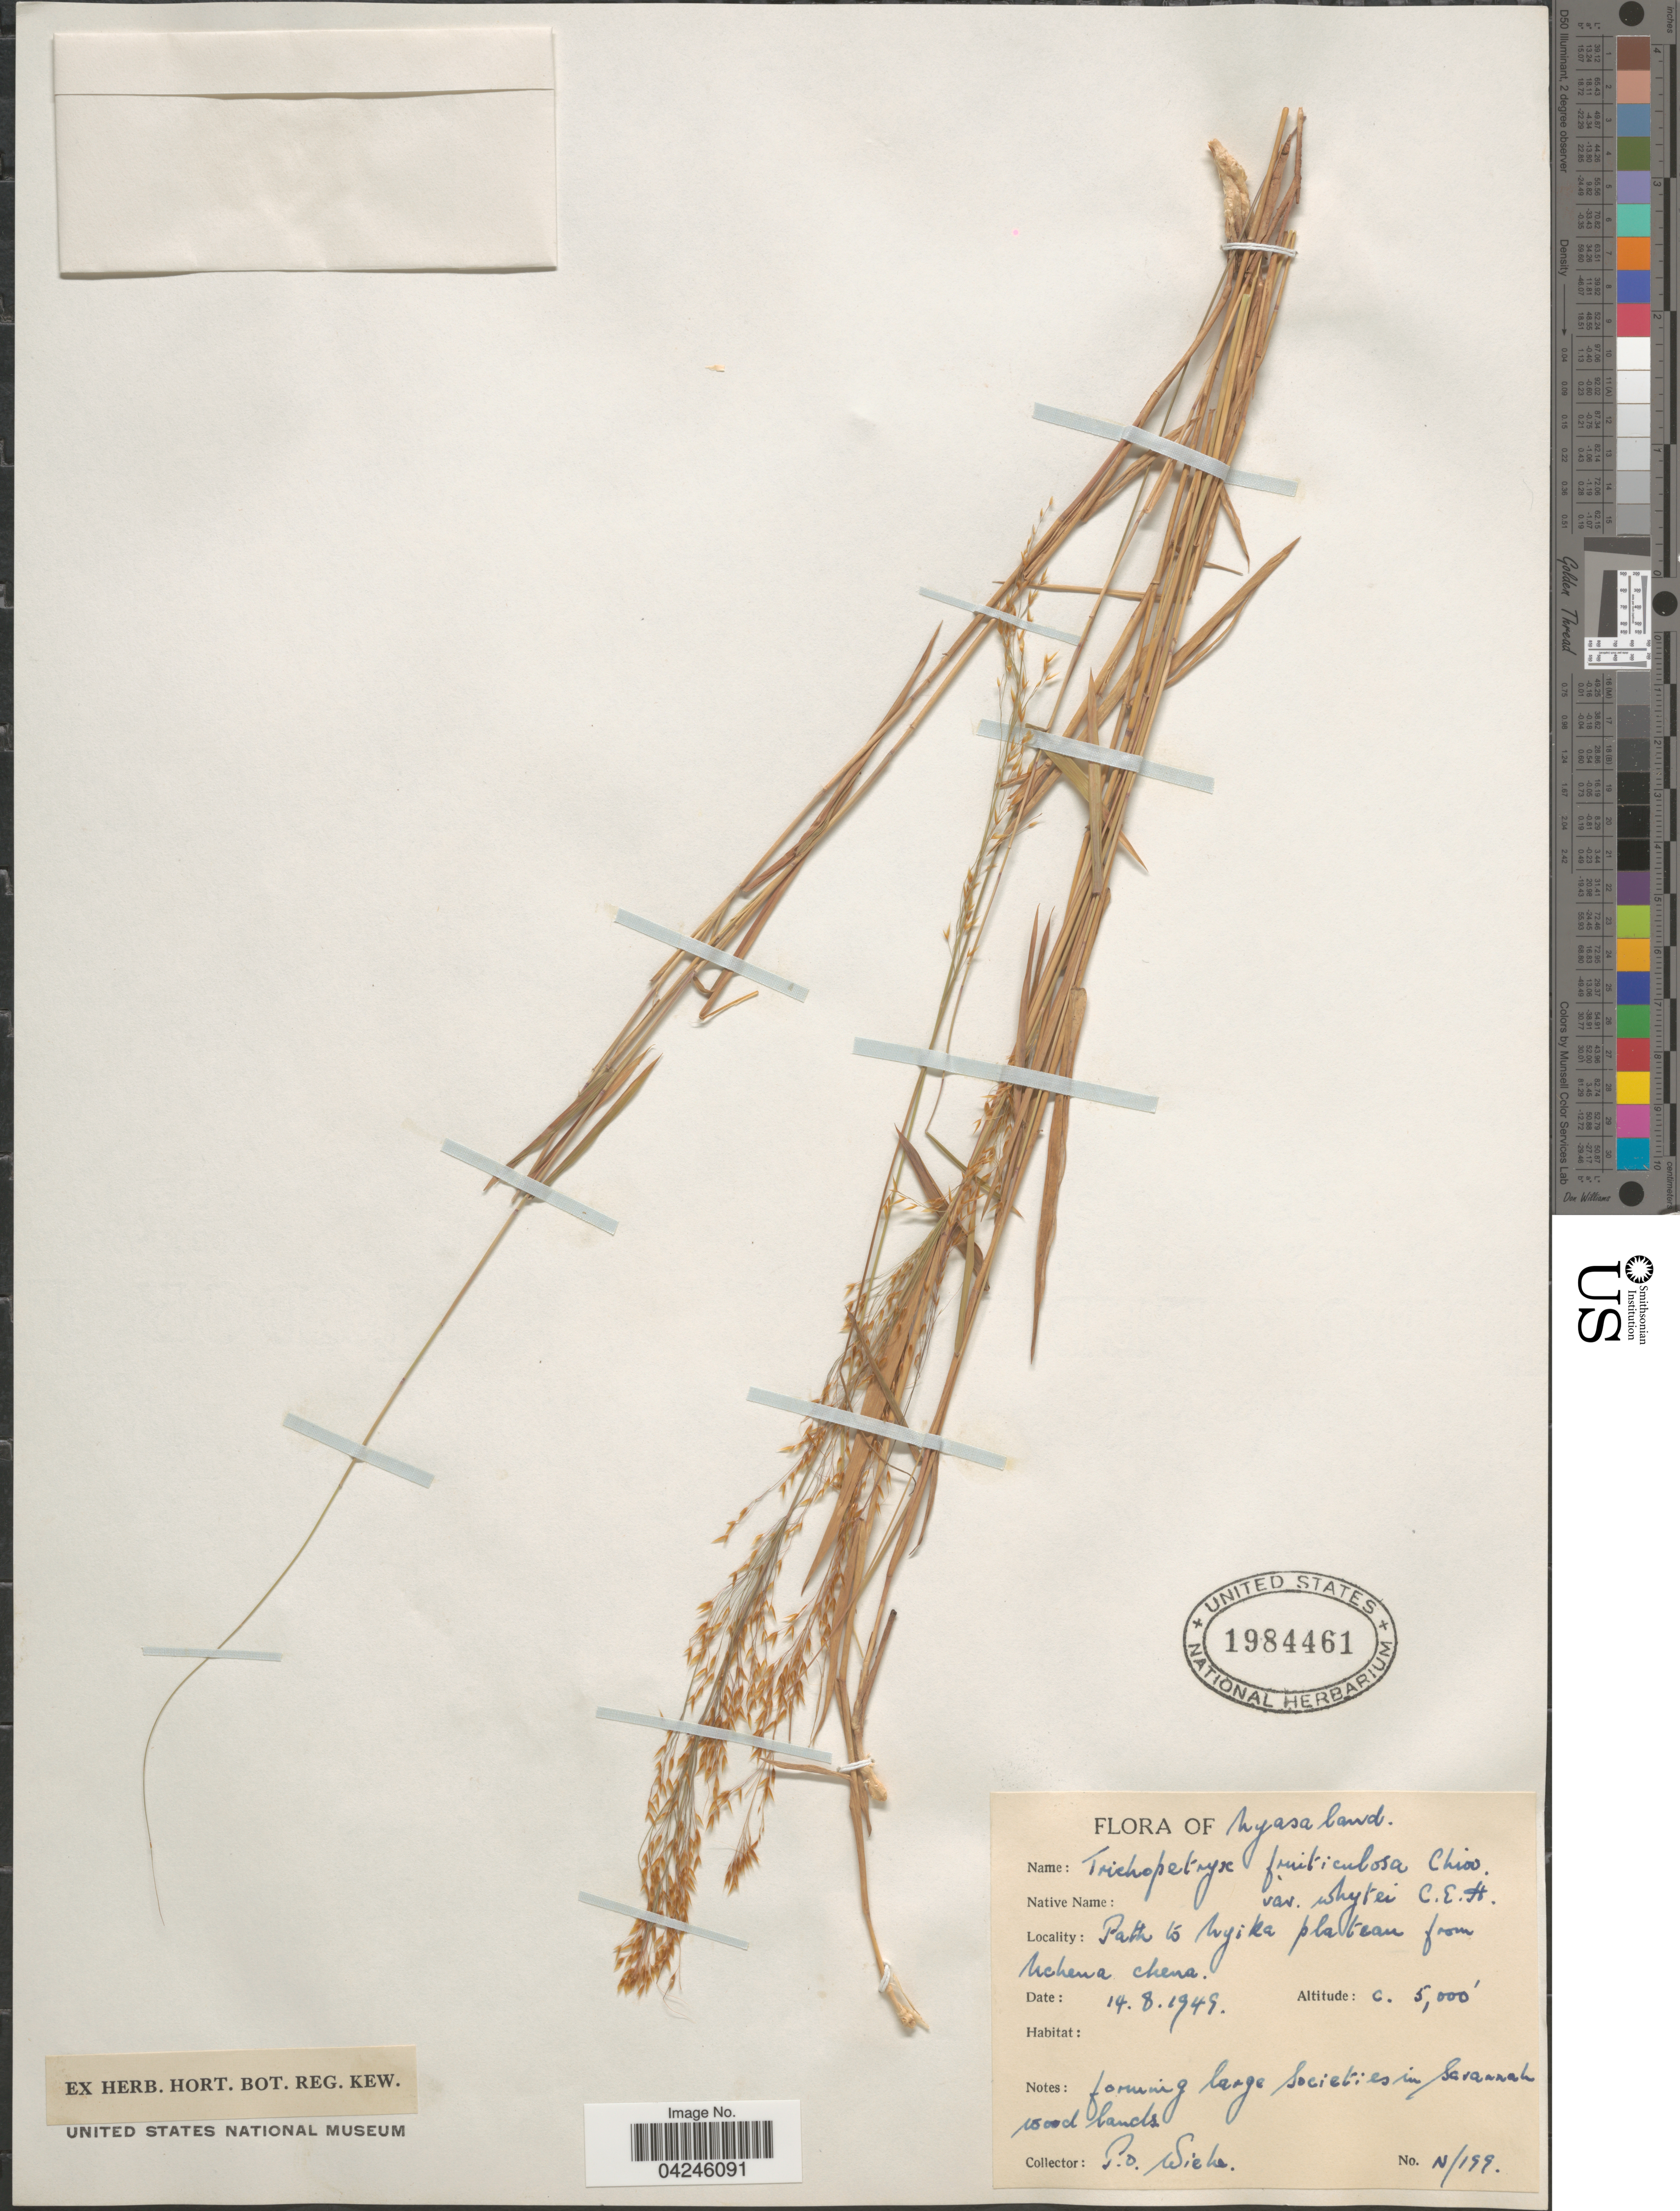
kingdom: Plantae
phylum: Tracheophyta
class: Liliopsida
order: Poales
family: Poaceae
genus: Trichopteryx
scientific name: Trichopteryx fruticulosa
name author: Chiov.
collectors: P. Wiehe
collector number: N/199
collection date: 1949-08-14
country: Malawi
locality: Nyasaland. Path to Nyika Plateau from Nchena chena.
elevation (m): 1524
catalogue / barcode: US 1984461